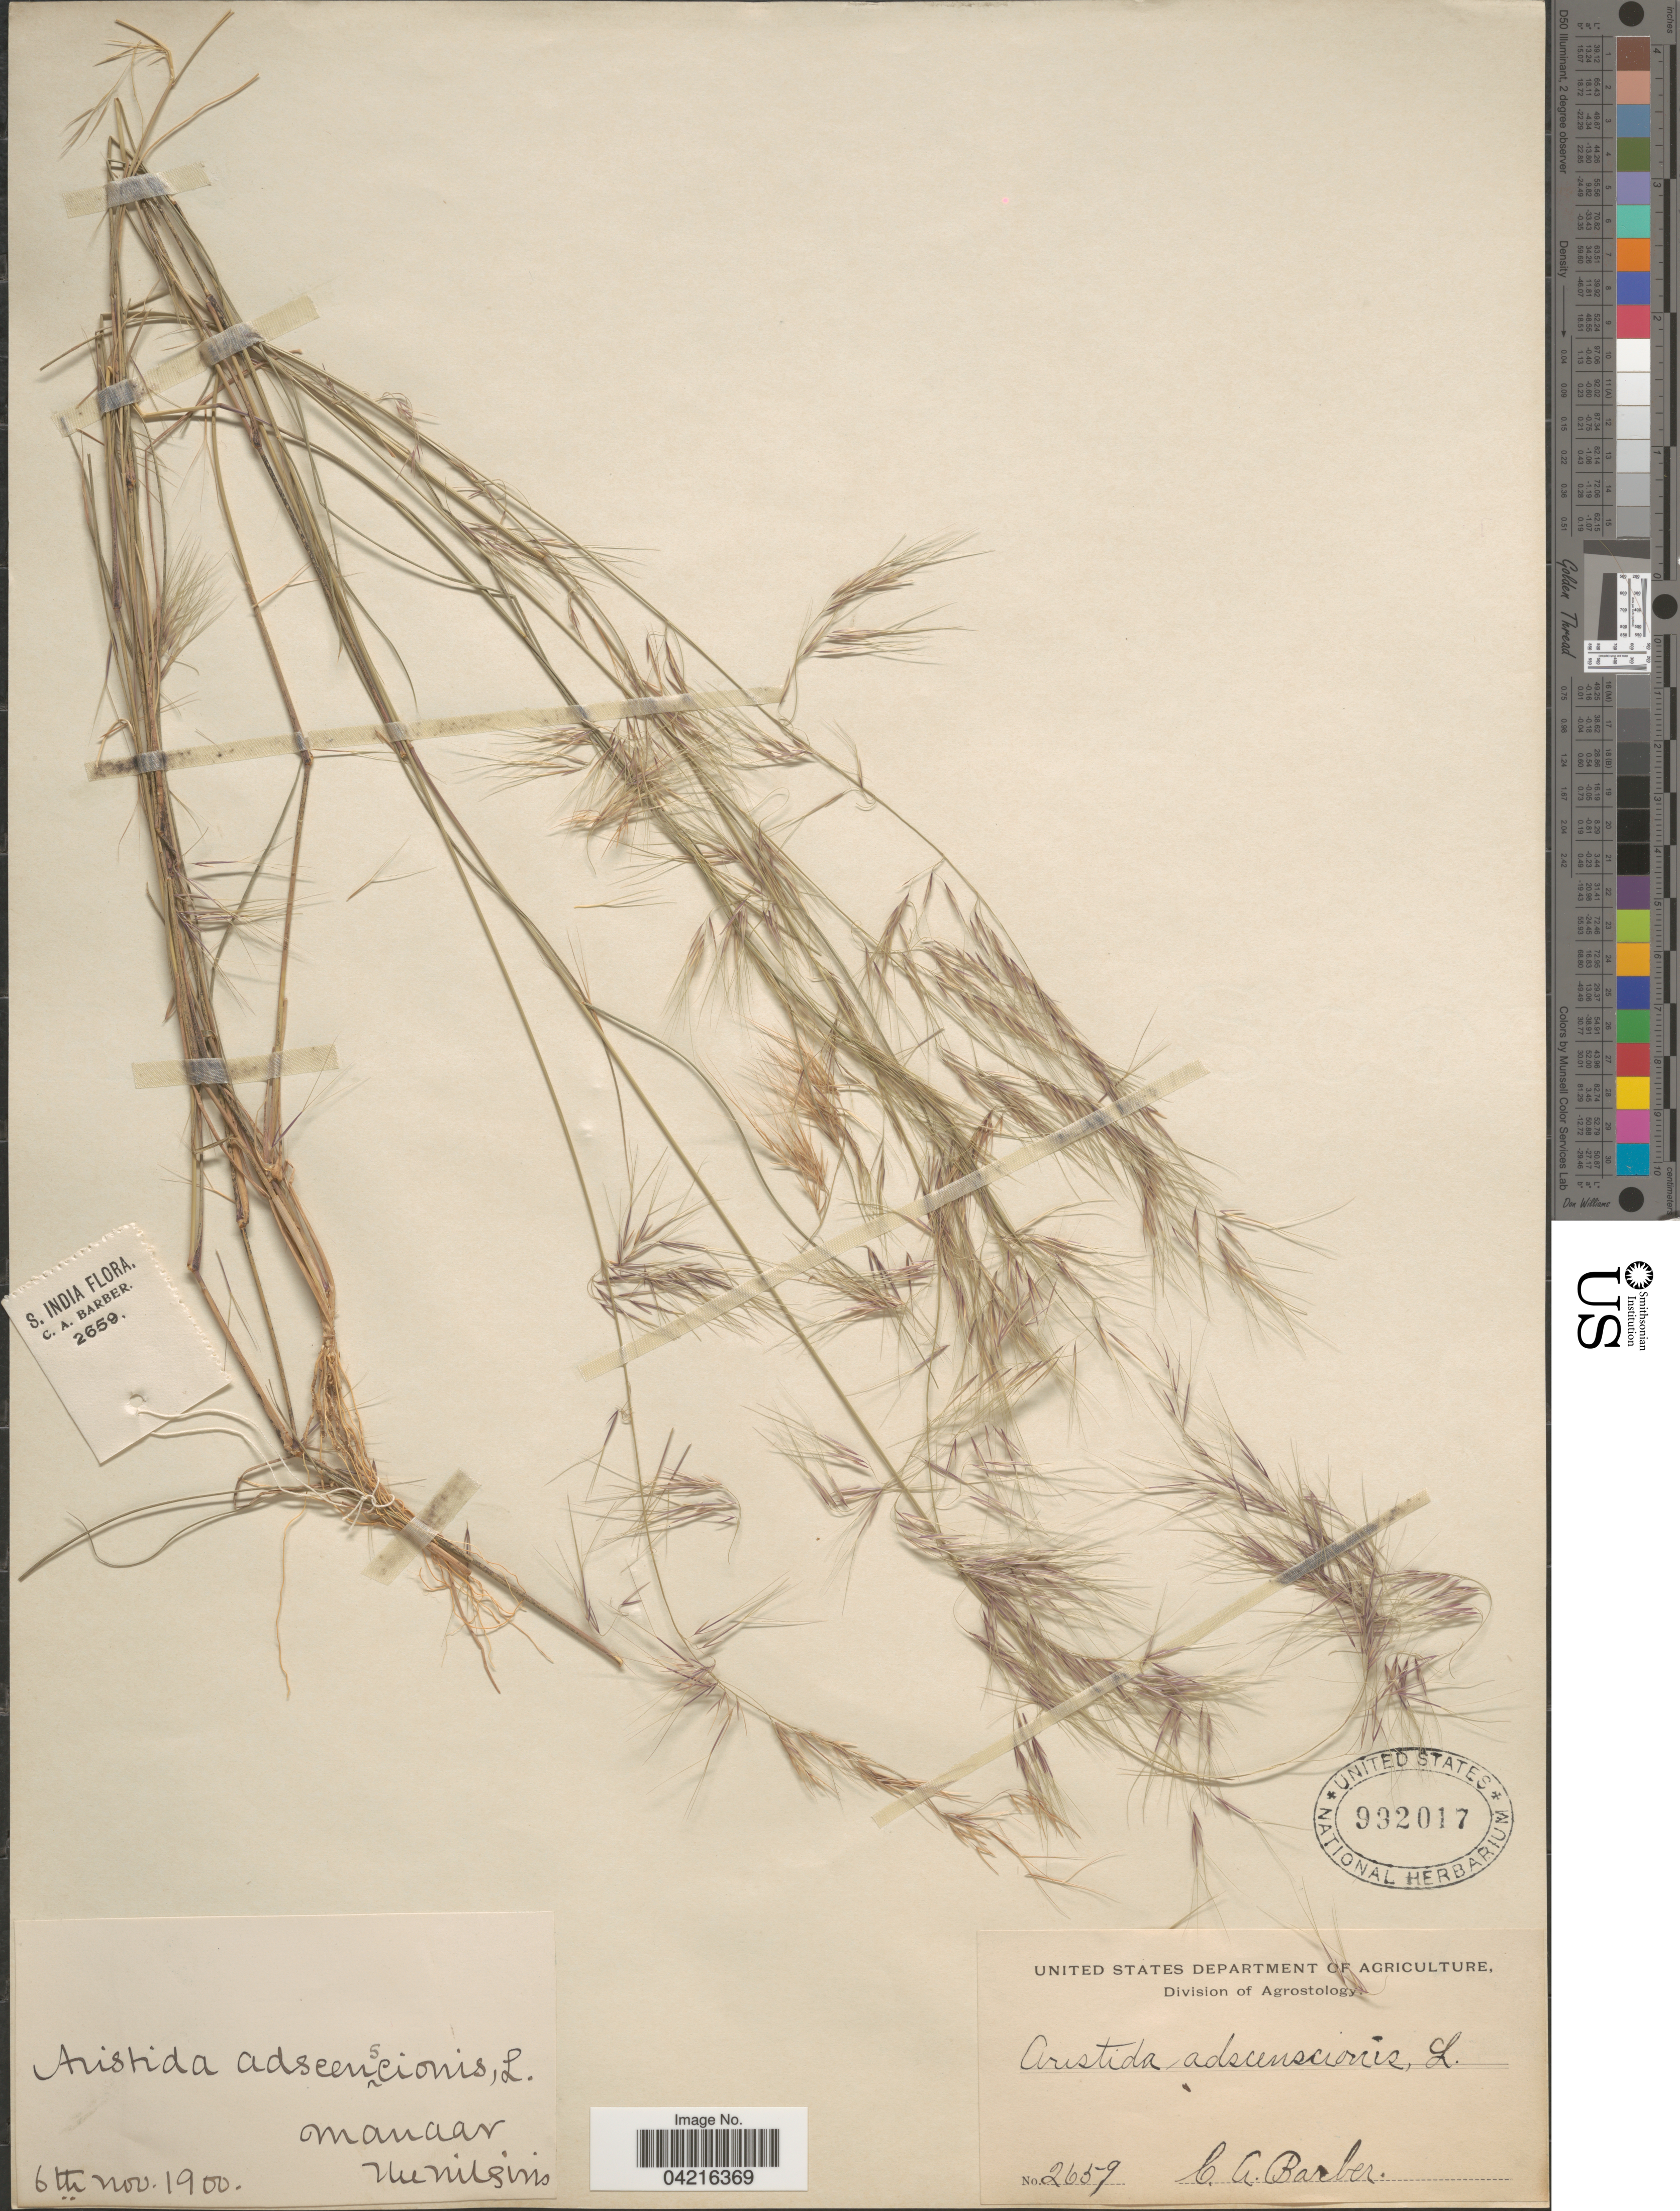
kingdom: Plantae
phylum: Tracheophyta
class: Liliopsida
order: Poales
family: Poaceae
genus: Aristida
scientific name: Aristida adscensionis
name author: L.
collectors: C. Barber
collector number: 2659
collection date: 1900-11-06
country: India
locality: Manaar the Nilgiris.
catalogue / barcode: US 992017